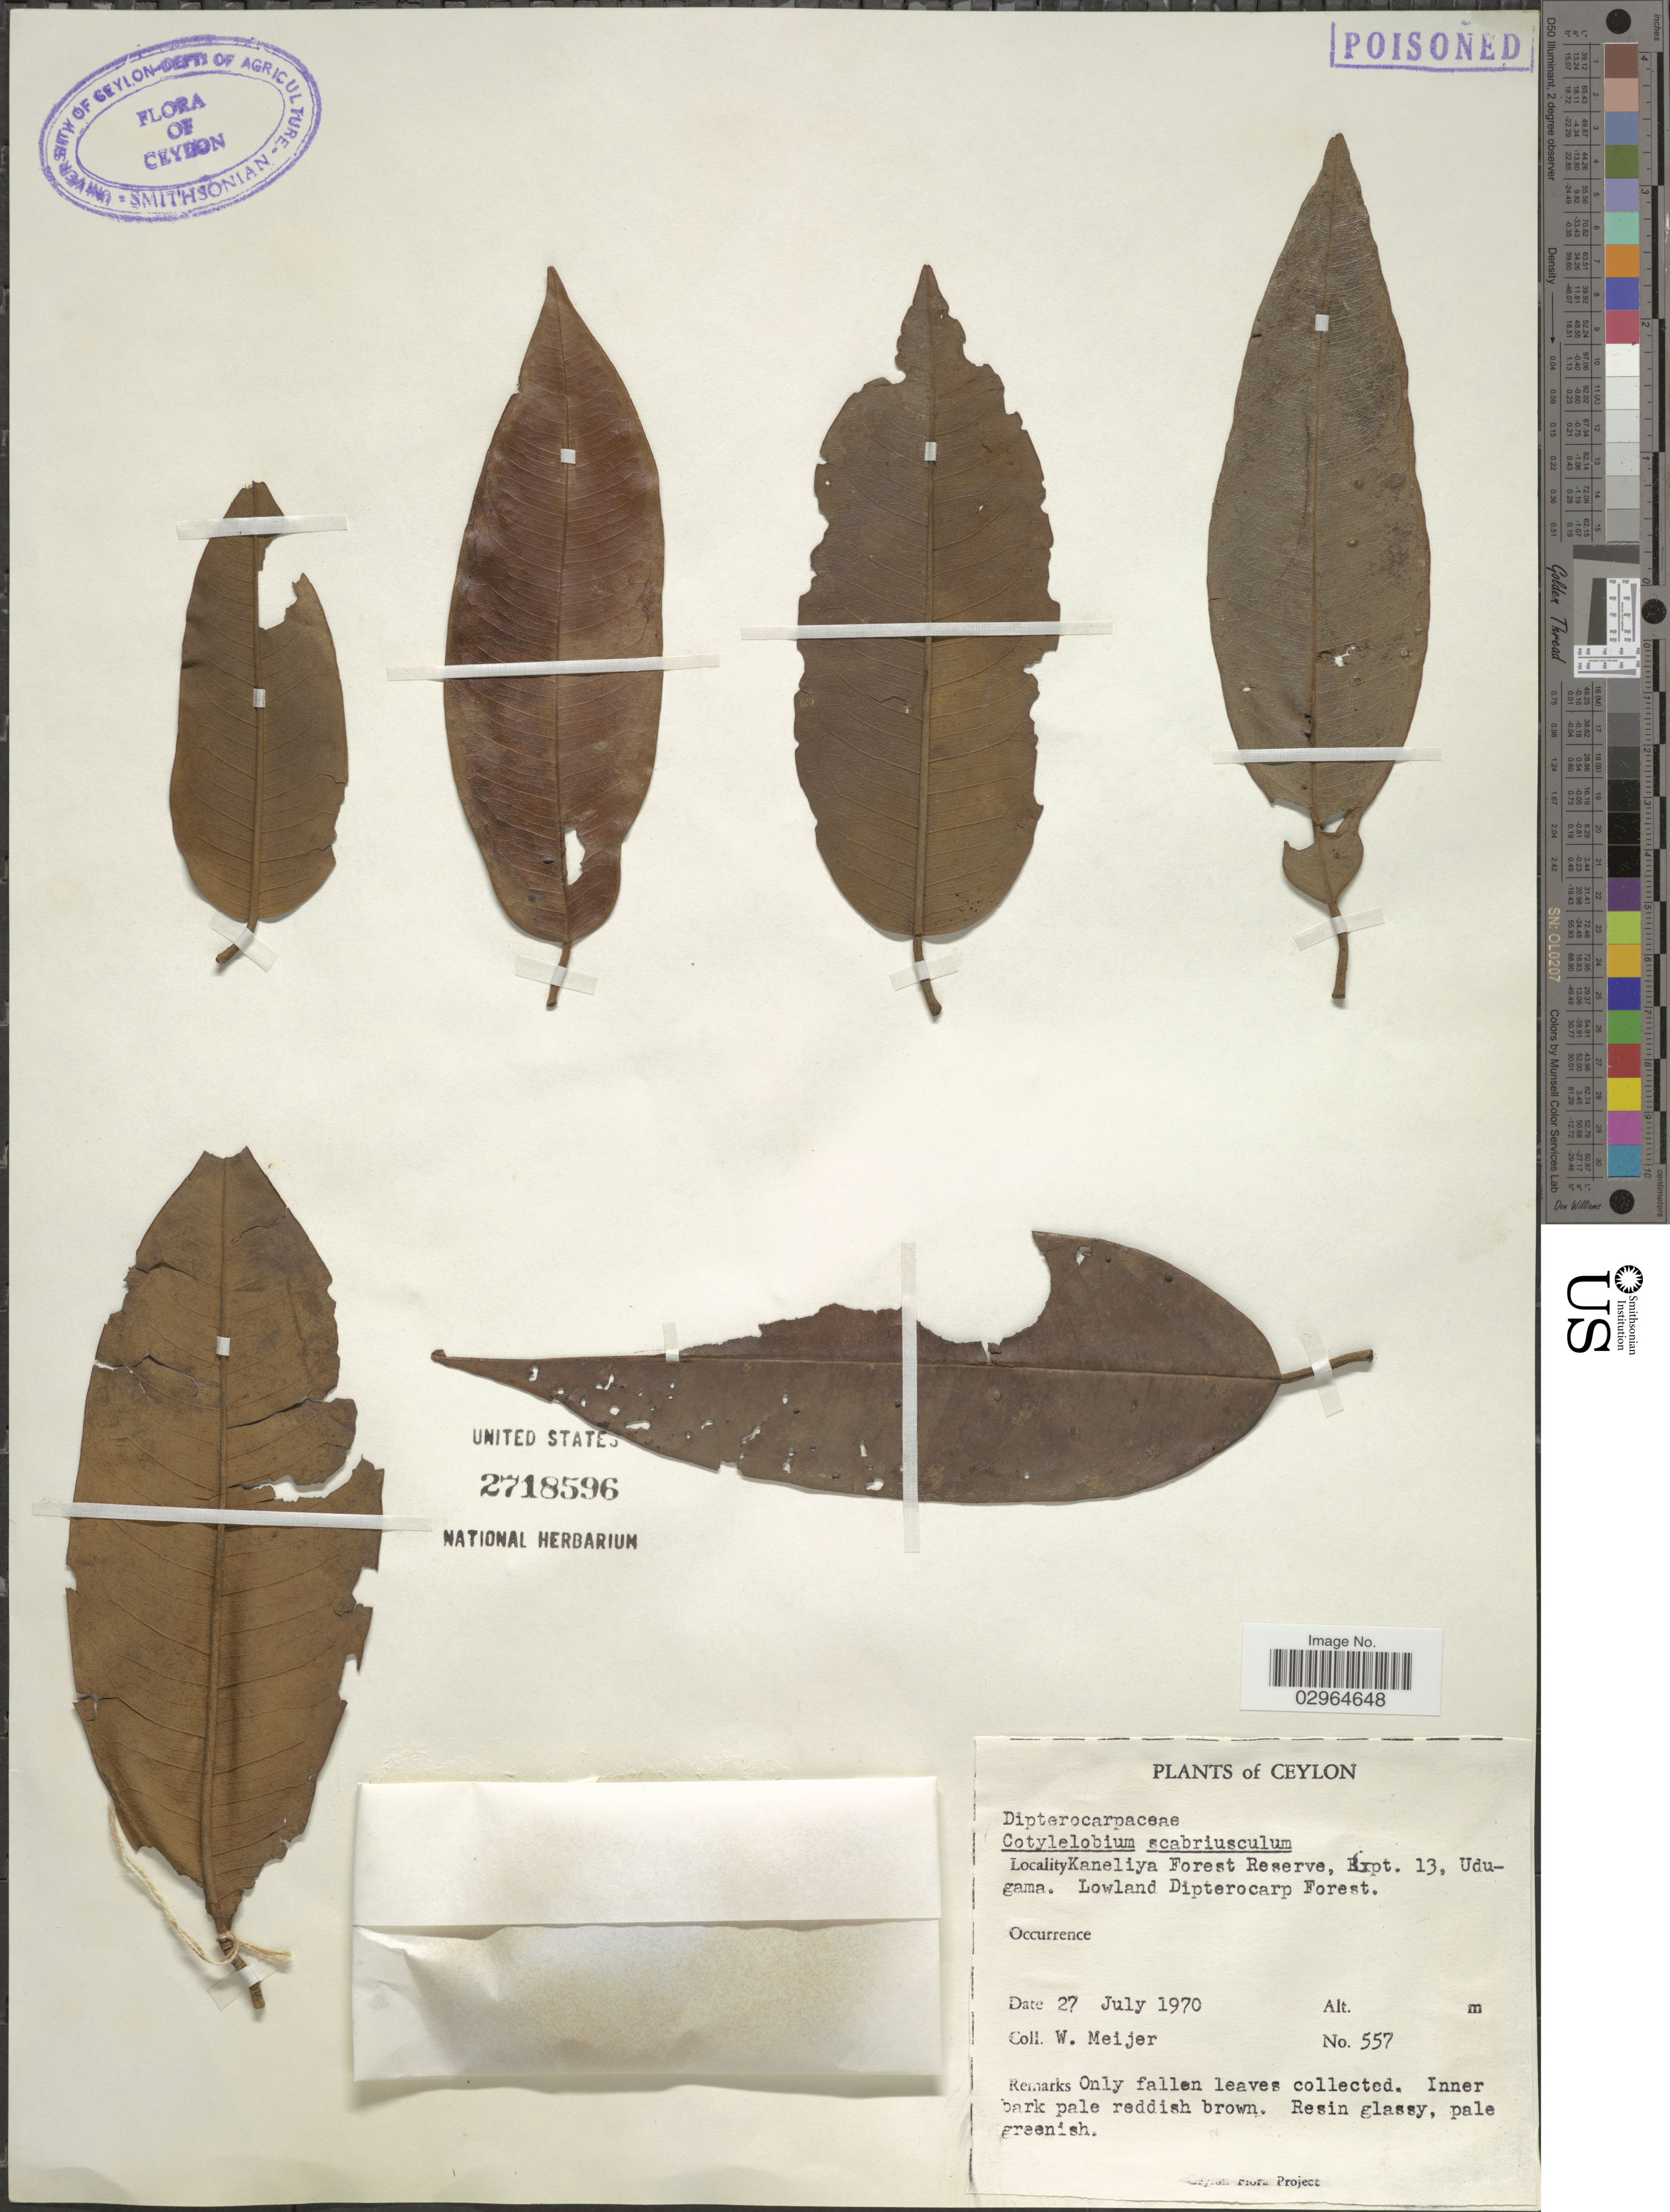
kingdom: Plantae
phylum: Tracheophyta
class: Magnoliopsida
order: Malvales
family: Dipterocarpaceae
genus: Cotylelobium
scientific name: Cotylelobium scabriusculum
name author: Brandis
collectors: W. Meijer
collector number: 557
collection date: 1970-07-27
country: Sri Lanka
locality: Ceylon. Kaneliya Forest Reserve, Expt. 13, Udugama.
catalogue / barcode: US 2718596